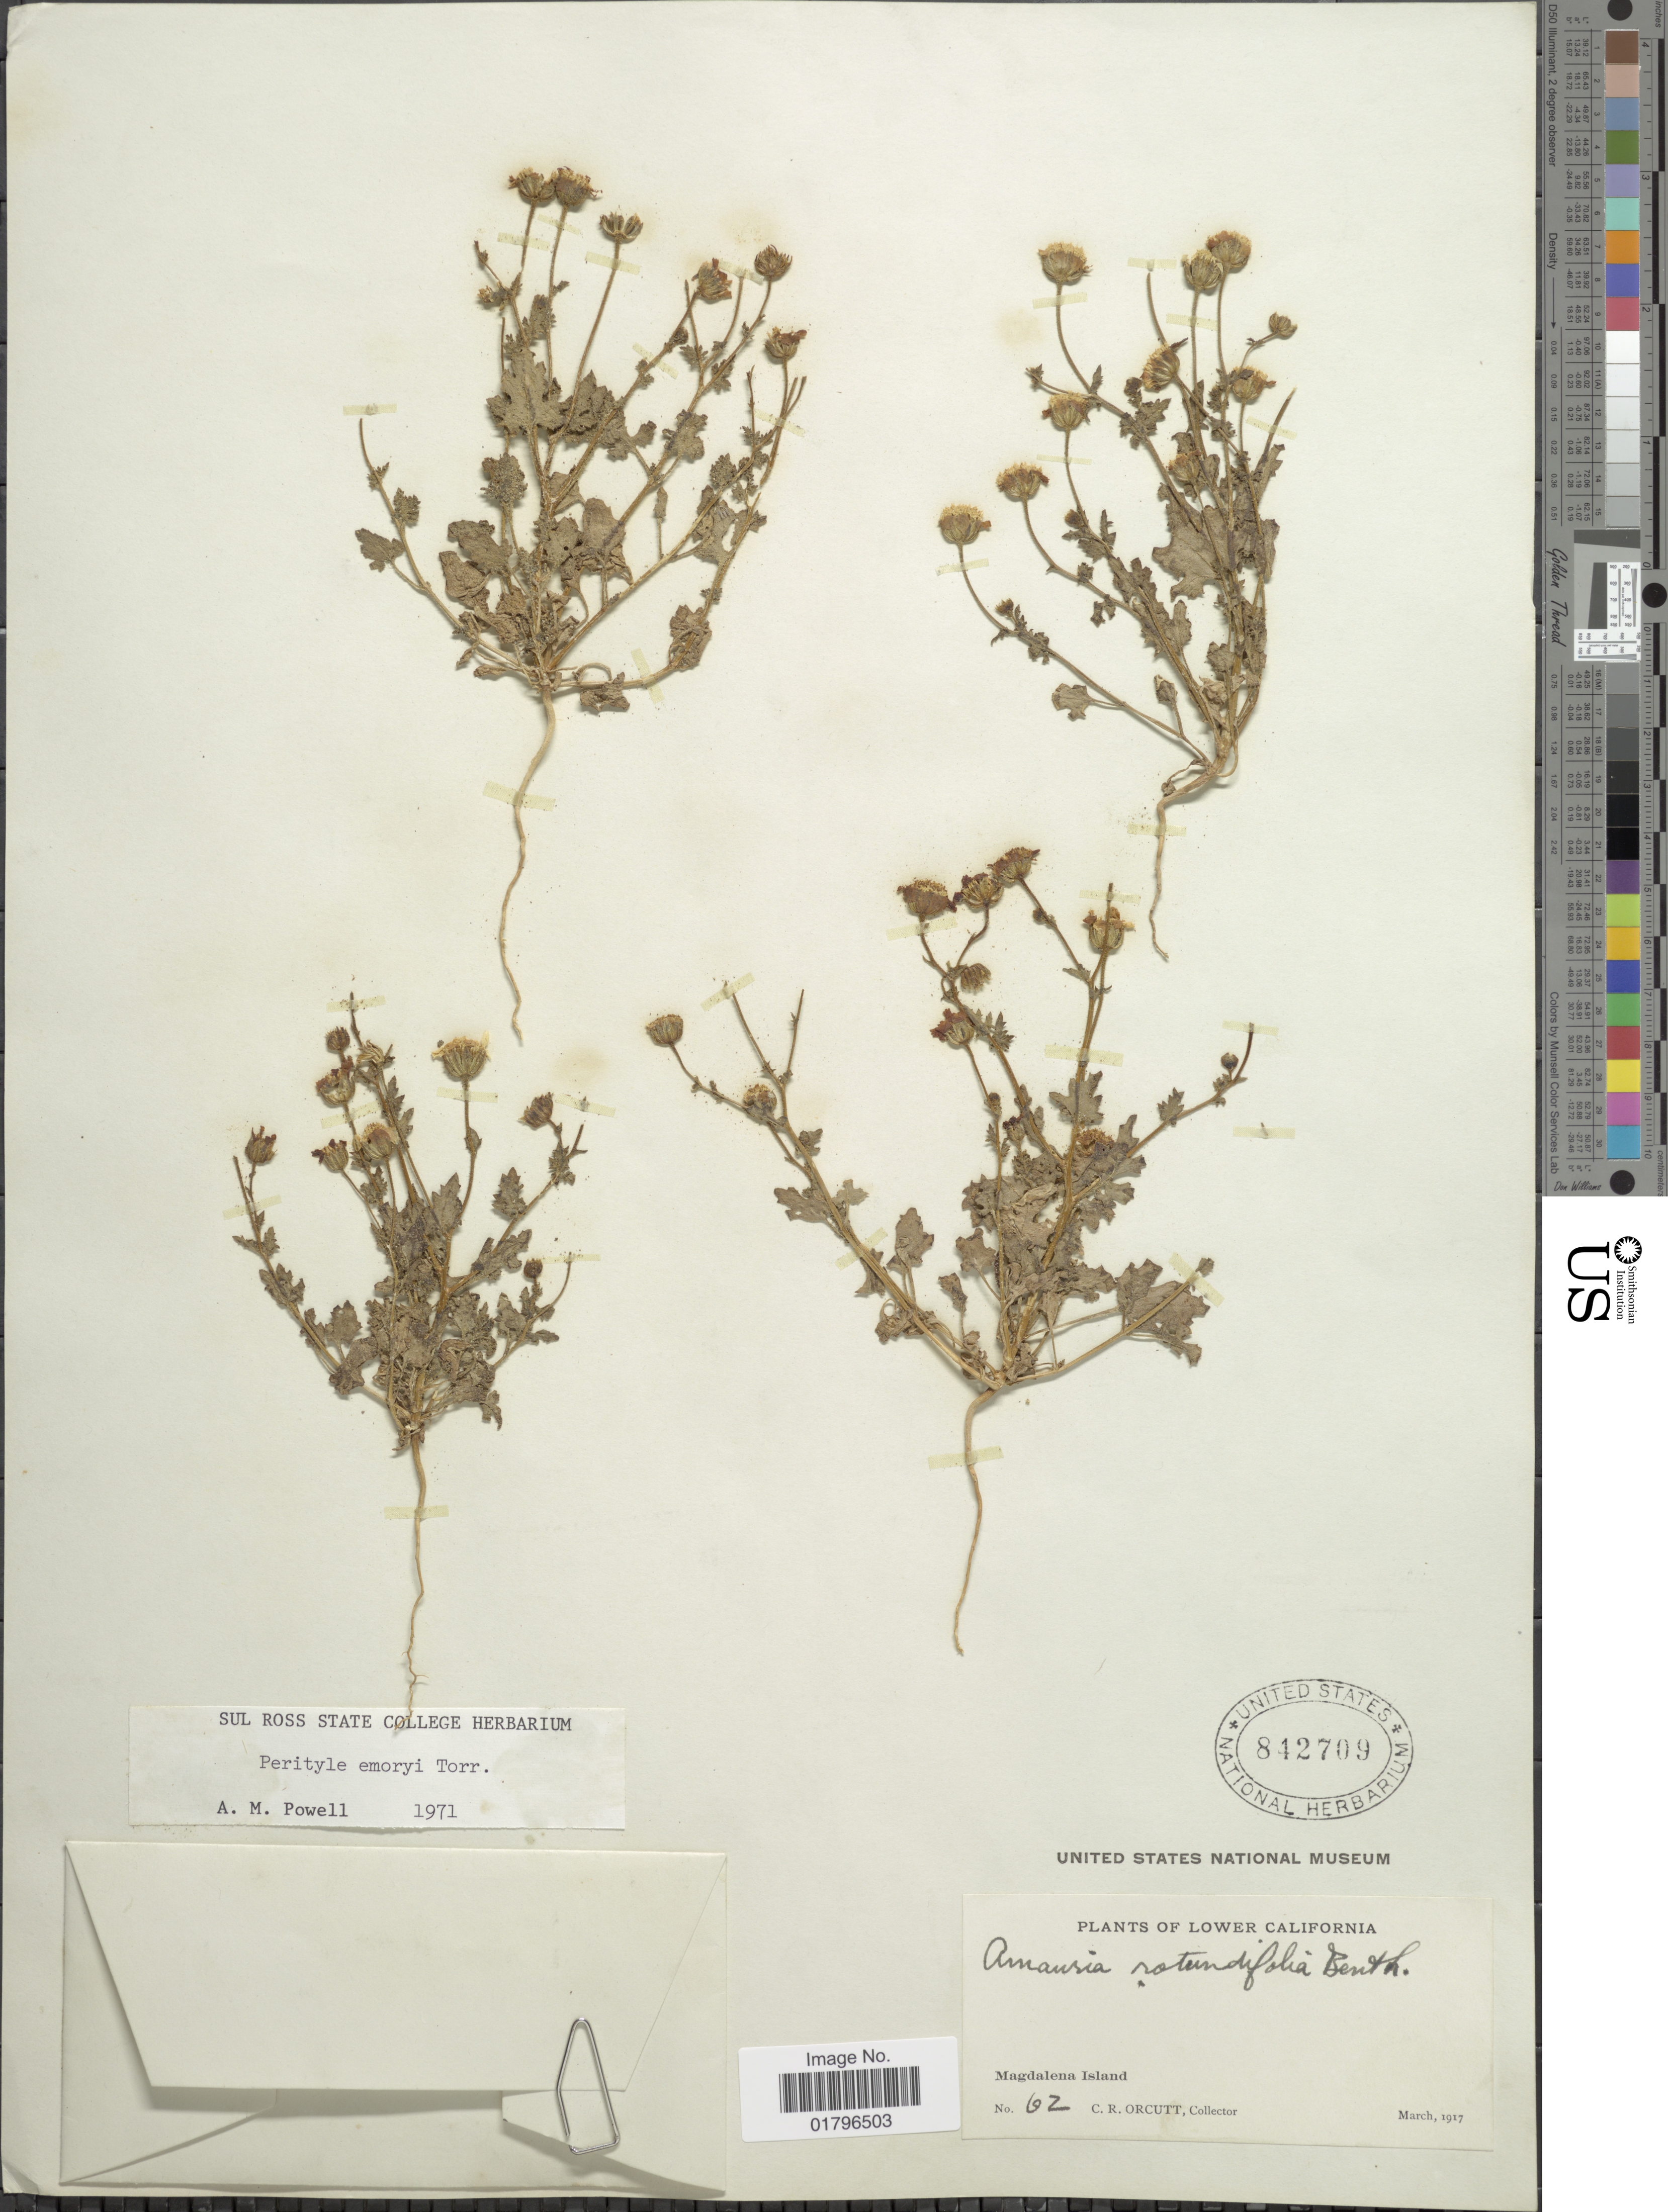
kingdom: Plantae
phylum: Tracheophyta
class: Magnoliopsida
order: Asterales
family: Asteraceae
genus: Perityle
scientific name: Perityle emoryi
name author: Torr.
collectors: C. R. Orcutt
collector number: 62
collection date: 1917-03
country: Mexico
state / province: Baja California Sur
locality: Lower California. Magdalena Island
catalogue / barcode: US 842709